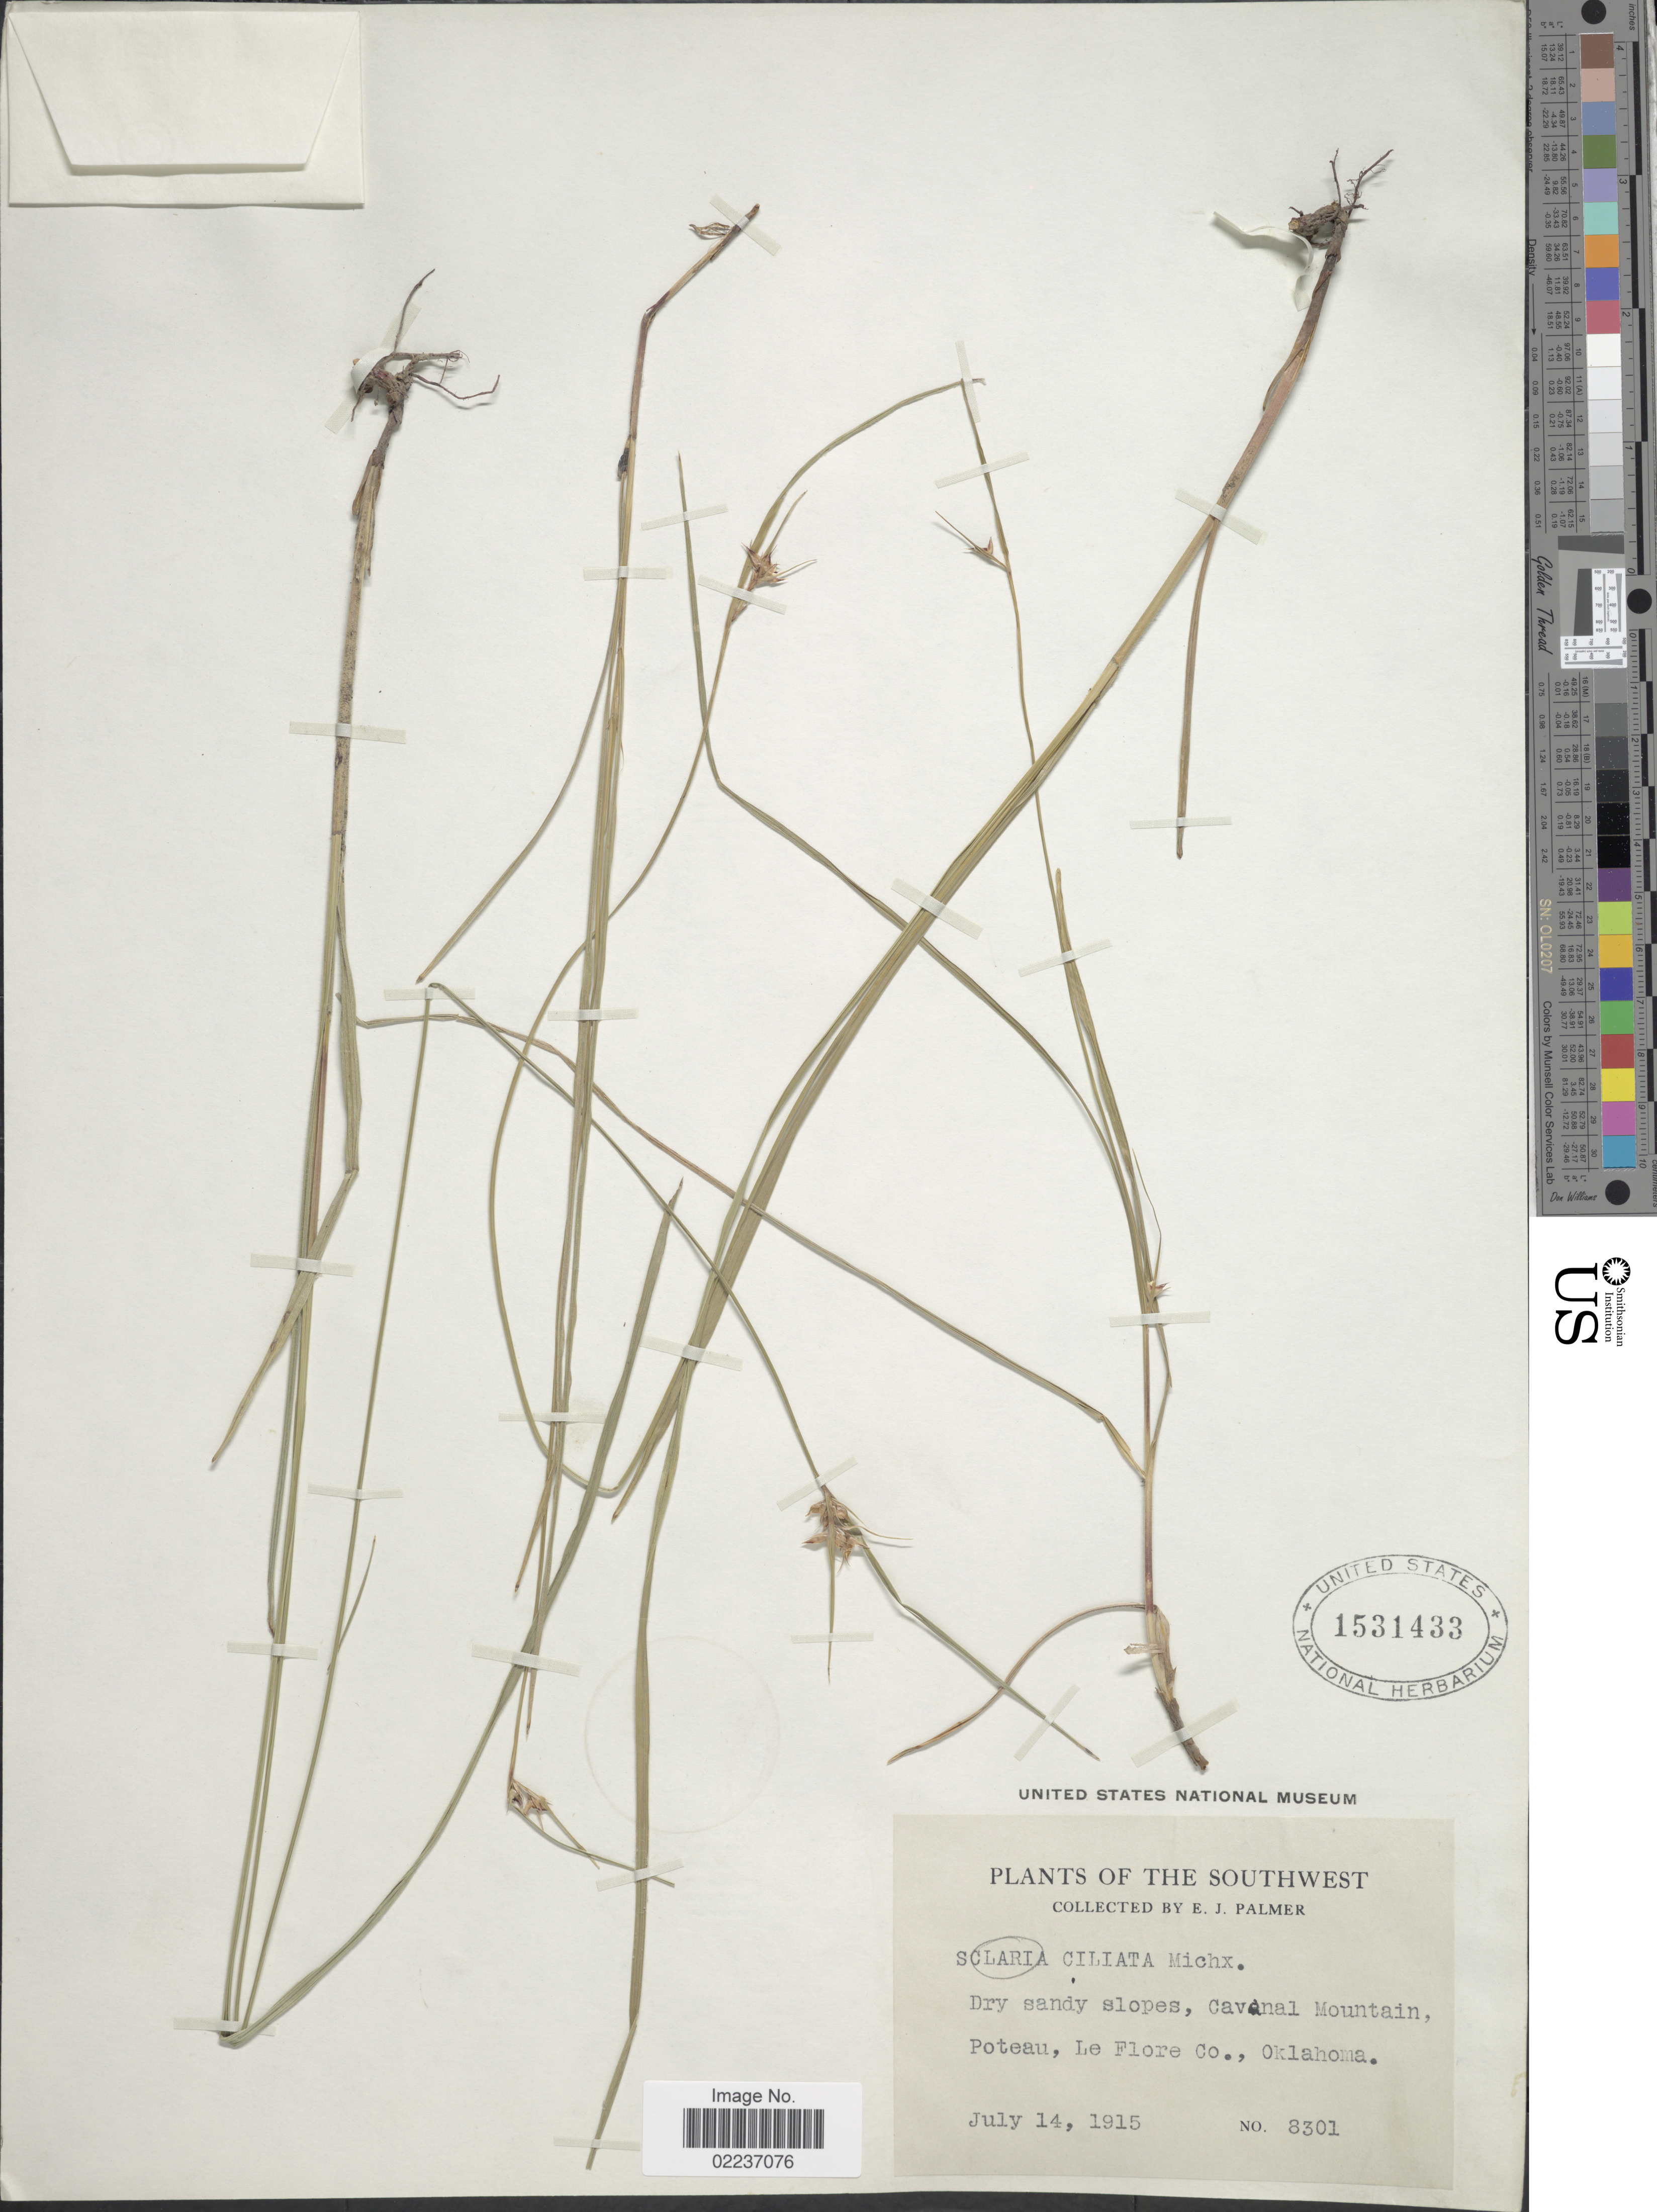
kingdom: Plantae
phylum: Tracheophyta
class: Liliopsida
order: Poales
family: Cyperaceae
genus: Scleria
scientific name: Scleria ciliata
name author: Michx.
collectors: E. J. Palmer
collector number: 8301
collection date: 1915-07-14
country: United States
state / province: Oklahoma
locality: Dry sandy slopes, Cavanal Mountain, Poteau, Le Flore Co.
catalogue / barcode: US 1531433